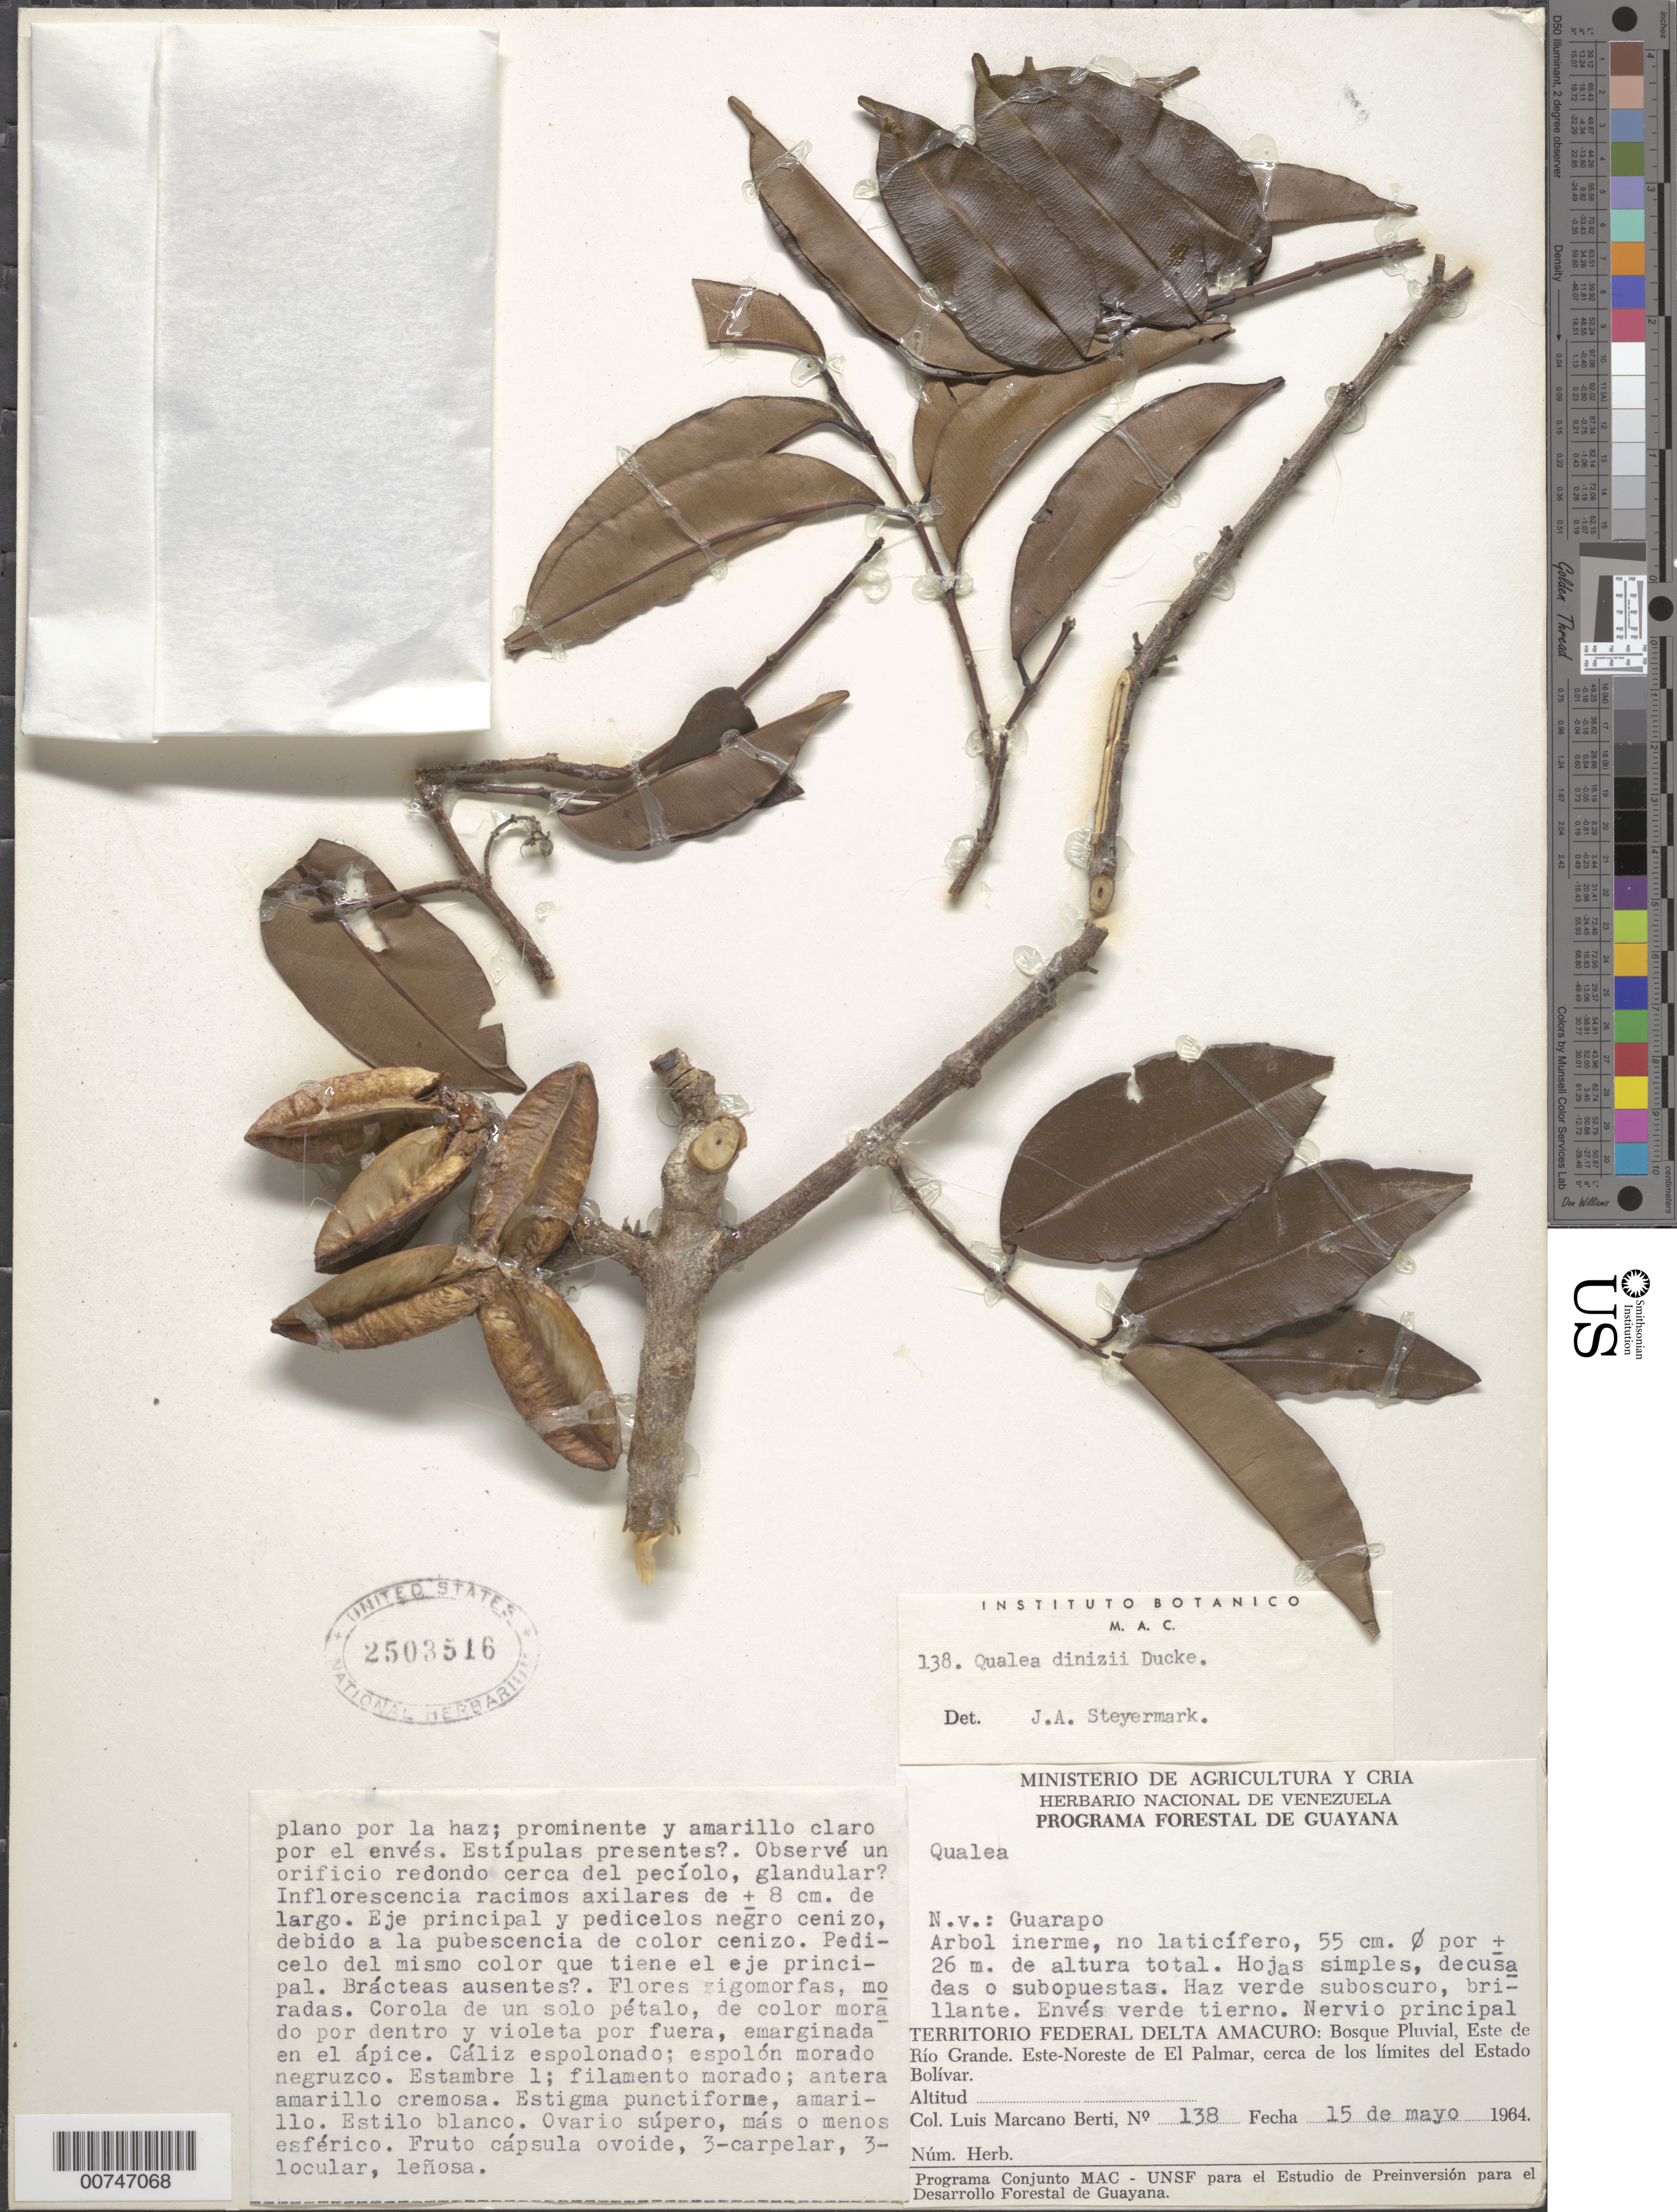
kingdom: Plantae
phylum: Tracheophyta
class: Magnoliopsida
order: Myrtales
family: Vochysiaceae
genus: Qualea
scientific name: Qualea dinizii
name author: Ducke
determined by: Steyermark, Julian A., (VEN)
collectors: L. Marcano-Berti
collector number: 138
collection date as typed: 15-May-64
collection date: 1964-05-15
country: Venezuela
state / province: Delta Amacuro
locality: Este de Río Grande, ENE de El Palmar, cerca de los limites del Estado Bolívar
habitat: Bosque pluvial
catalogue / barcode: US 2503516